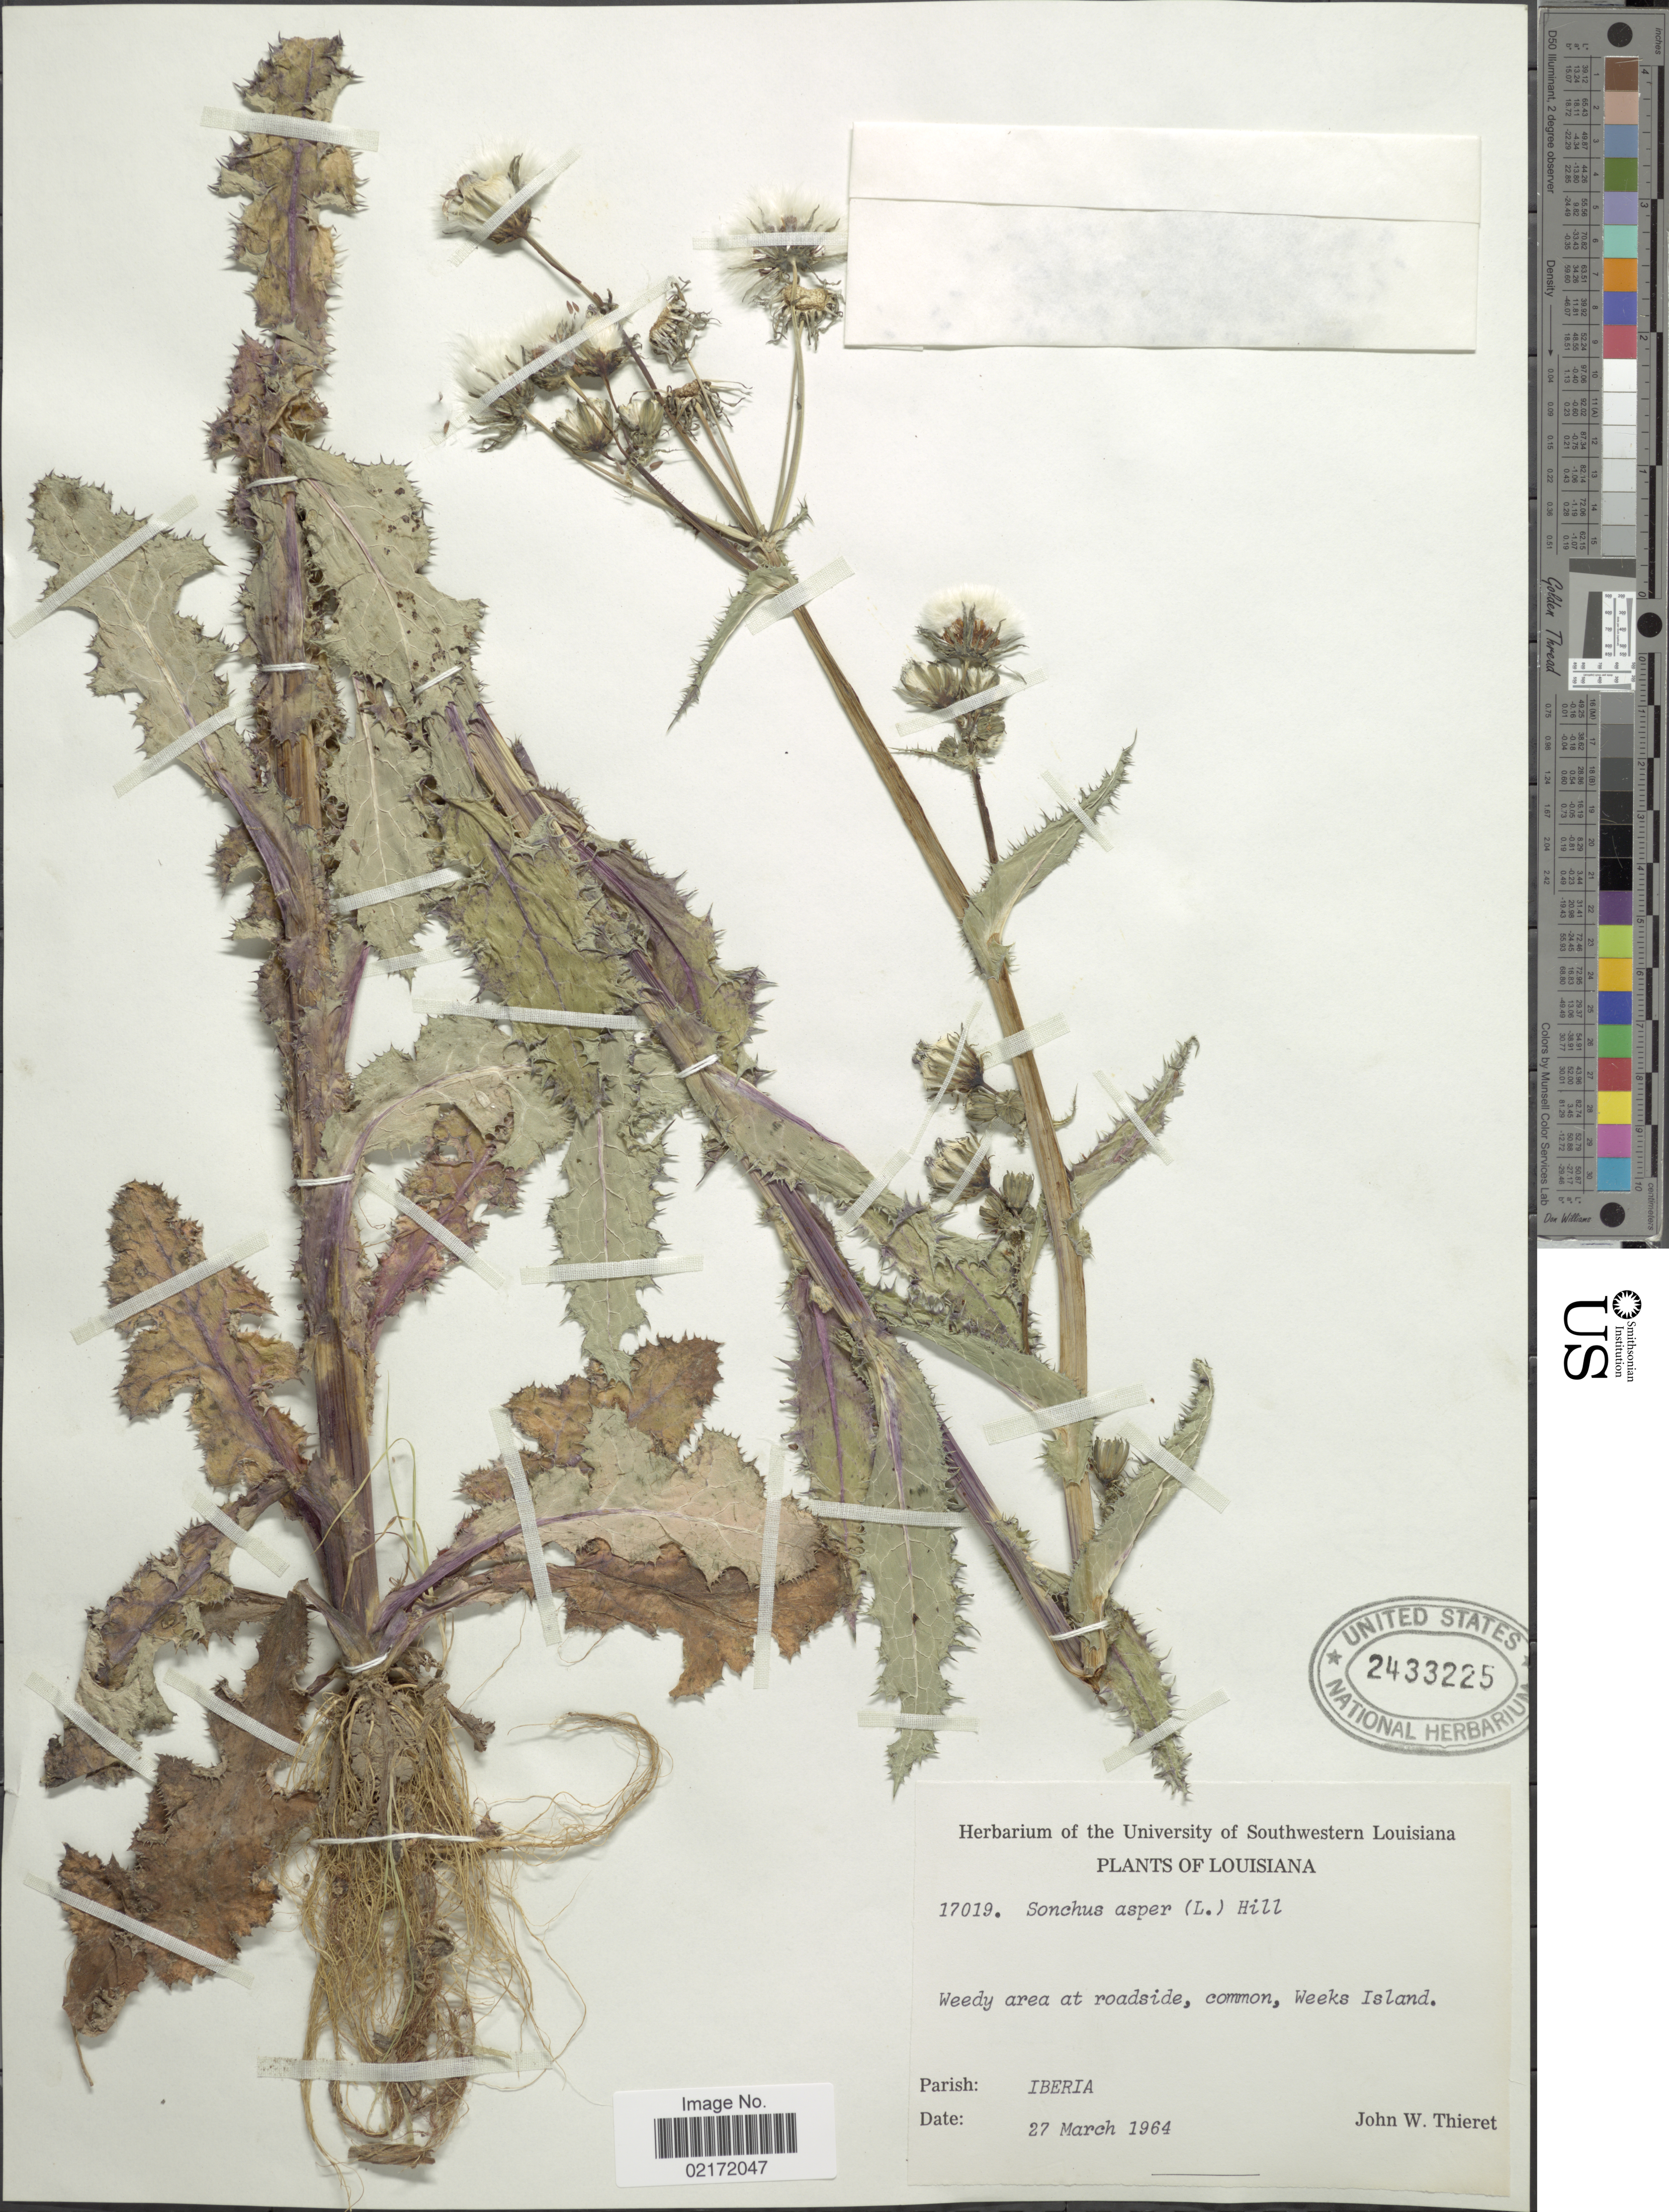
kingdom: Plantae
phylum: Tracheophyta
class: Magnoliopsida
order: Asterales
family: Asteraceae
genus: Sonchus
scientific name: Sonchus asper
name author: (L.) Hill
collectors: J. W. Thieret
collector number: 17019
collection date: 1964-03-27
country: United States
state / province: Louisiana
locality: Weedy area at roadside, common, Weeks Island. Iberia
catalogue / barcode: US 2433225